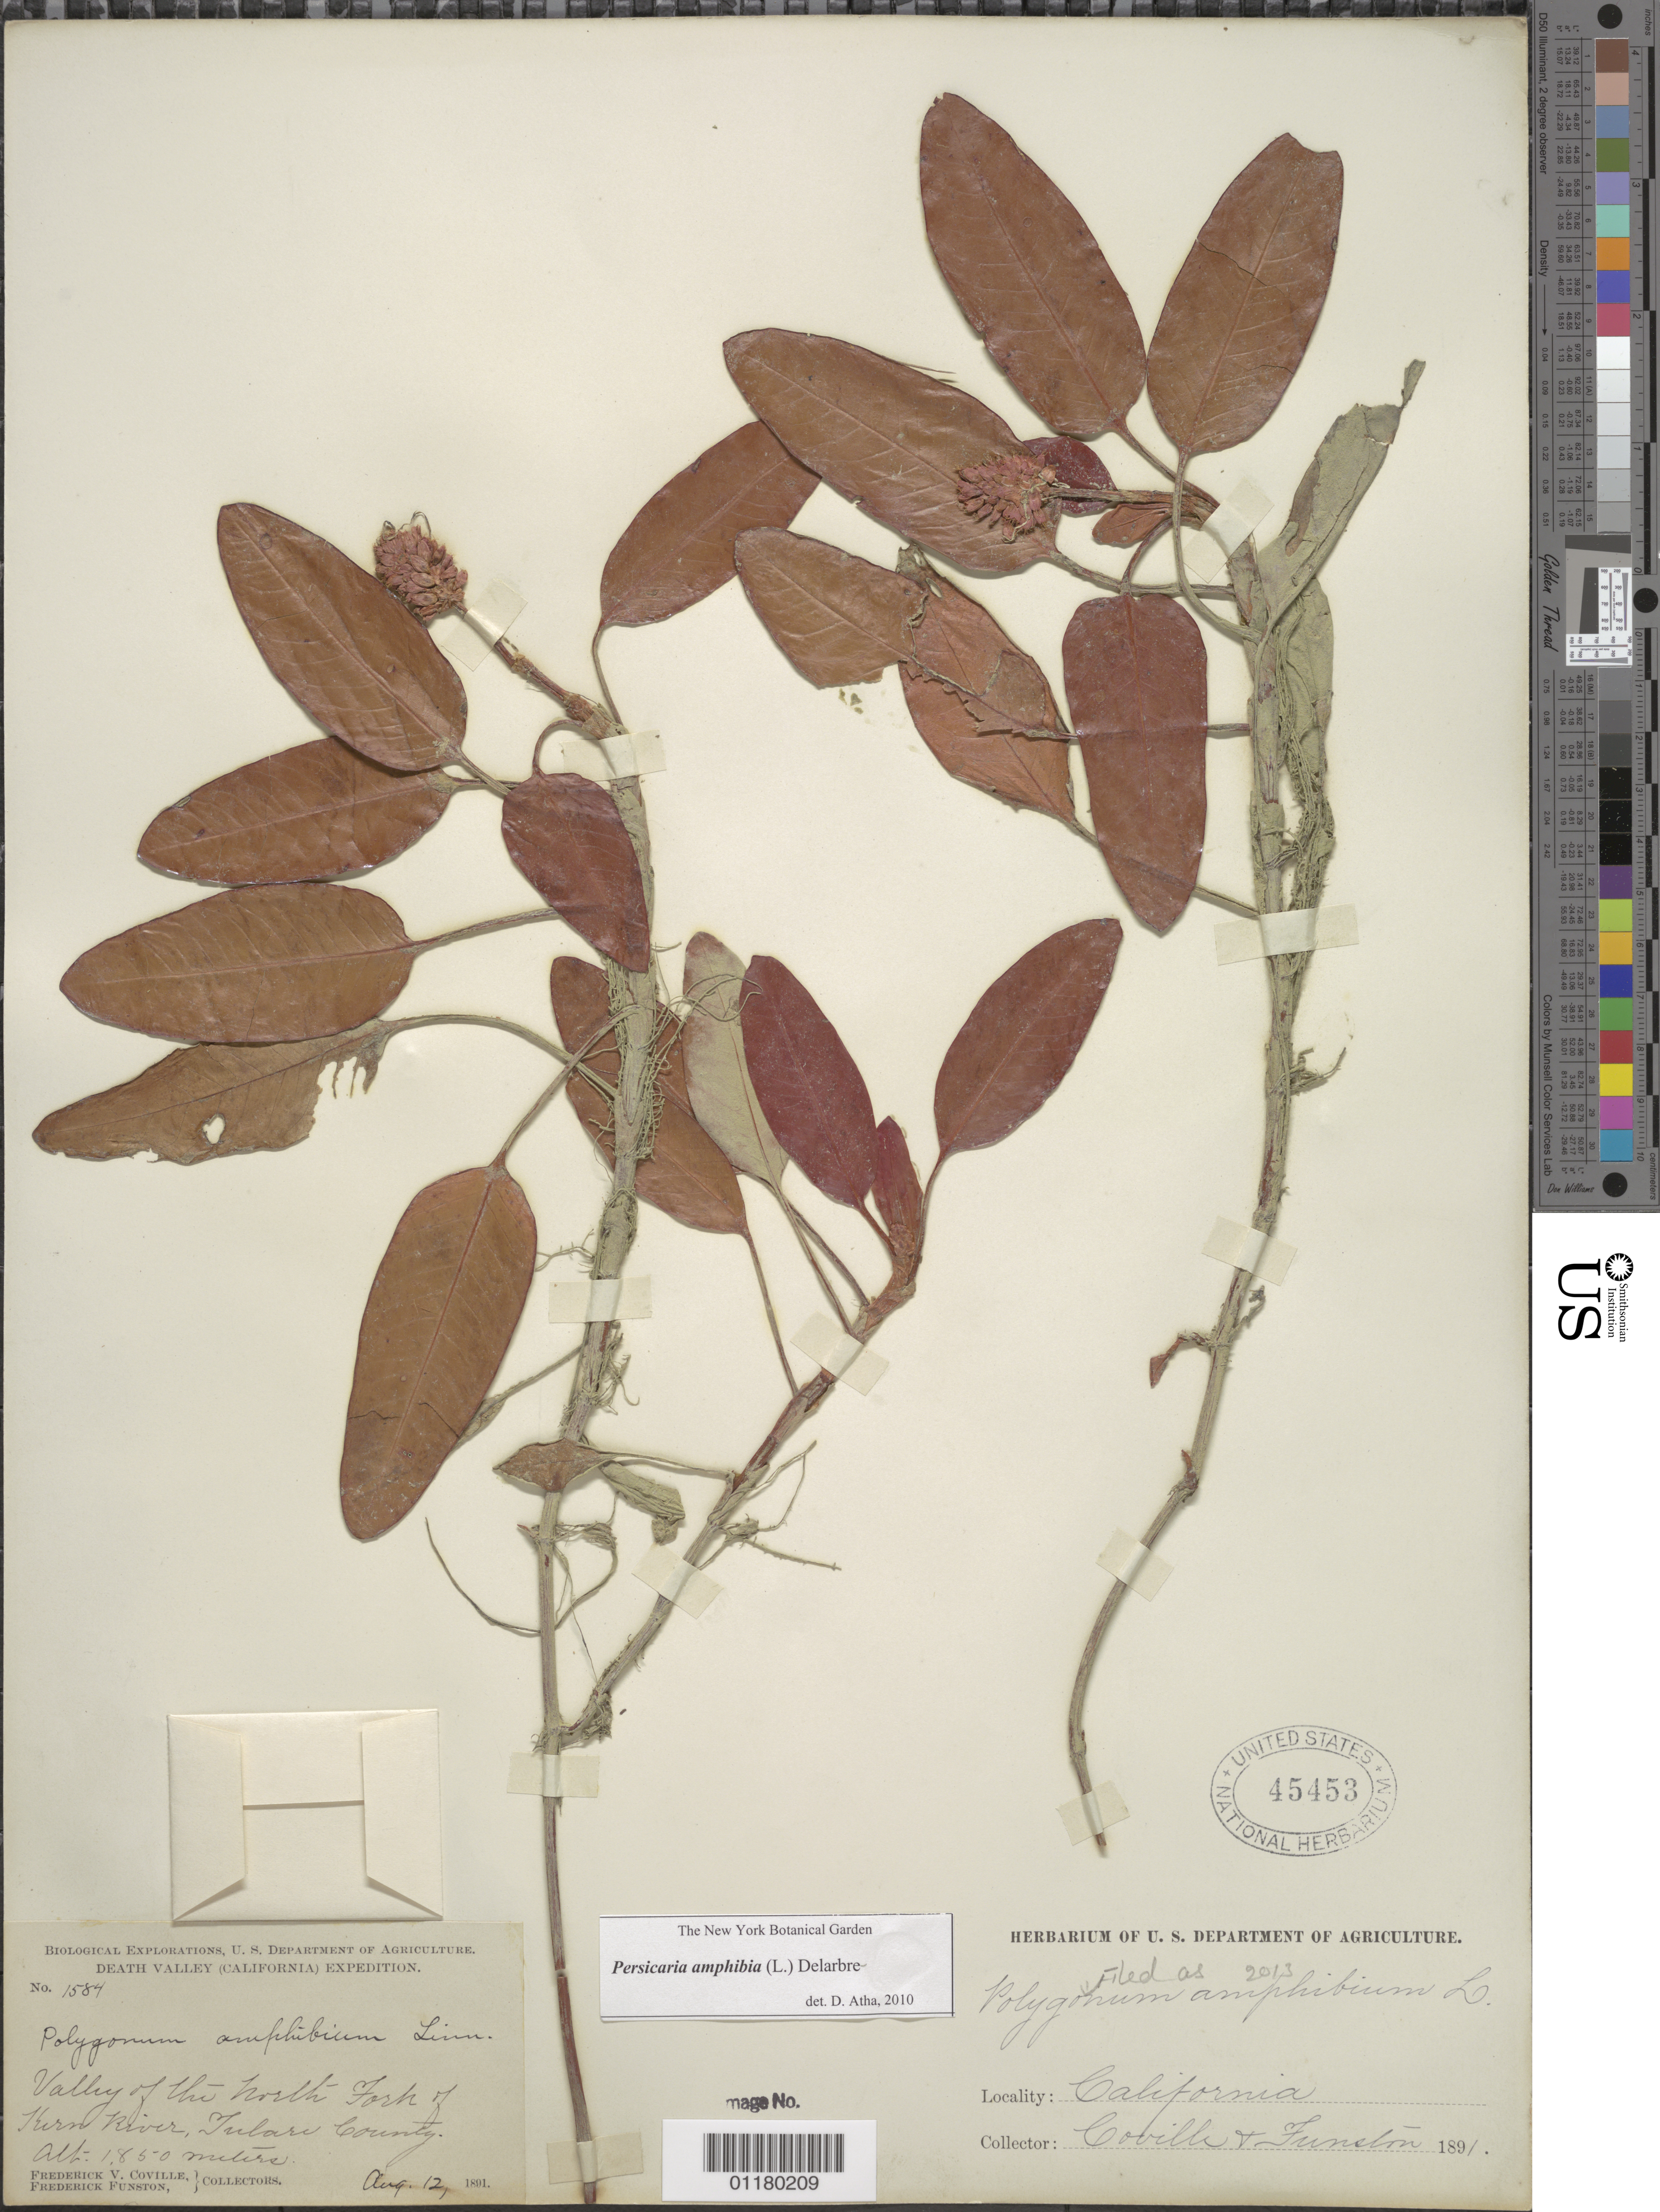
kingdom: Plantae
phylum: Tracheophyta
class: Magnoliopsida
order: Caryophyllales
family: Polygonaceae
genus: Persicaria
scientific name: Persicaria amphibia complex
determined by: Atha, D. E.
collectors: F. V. Coville & F. Funston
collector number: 1584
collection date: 1891-08-12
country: United States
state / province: California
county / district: Tulare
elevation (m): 1850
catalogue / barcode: US 45453